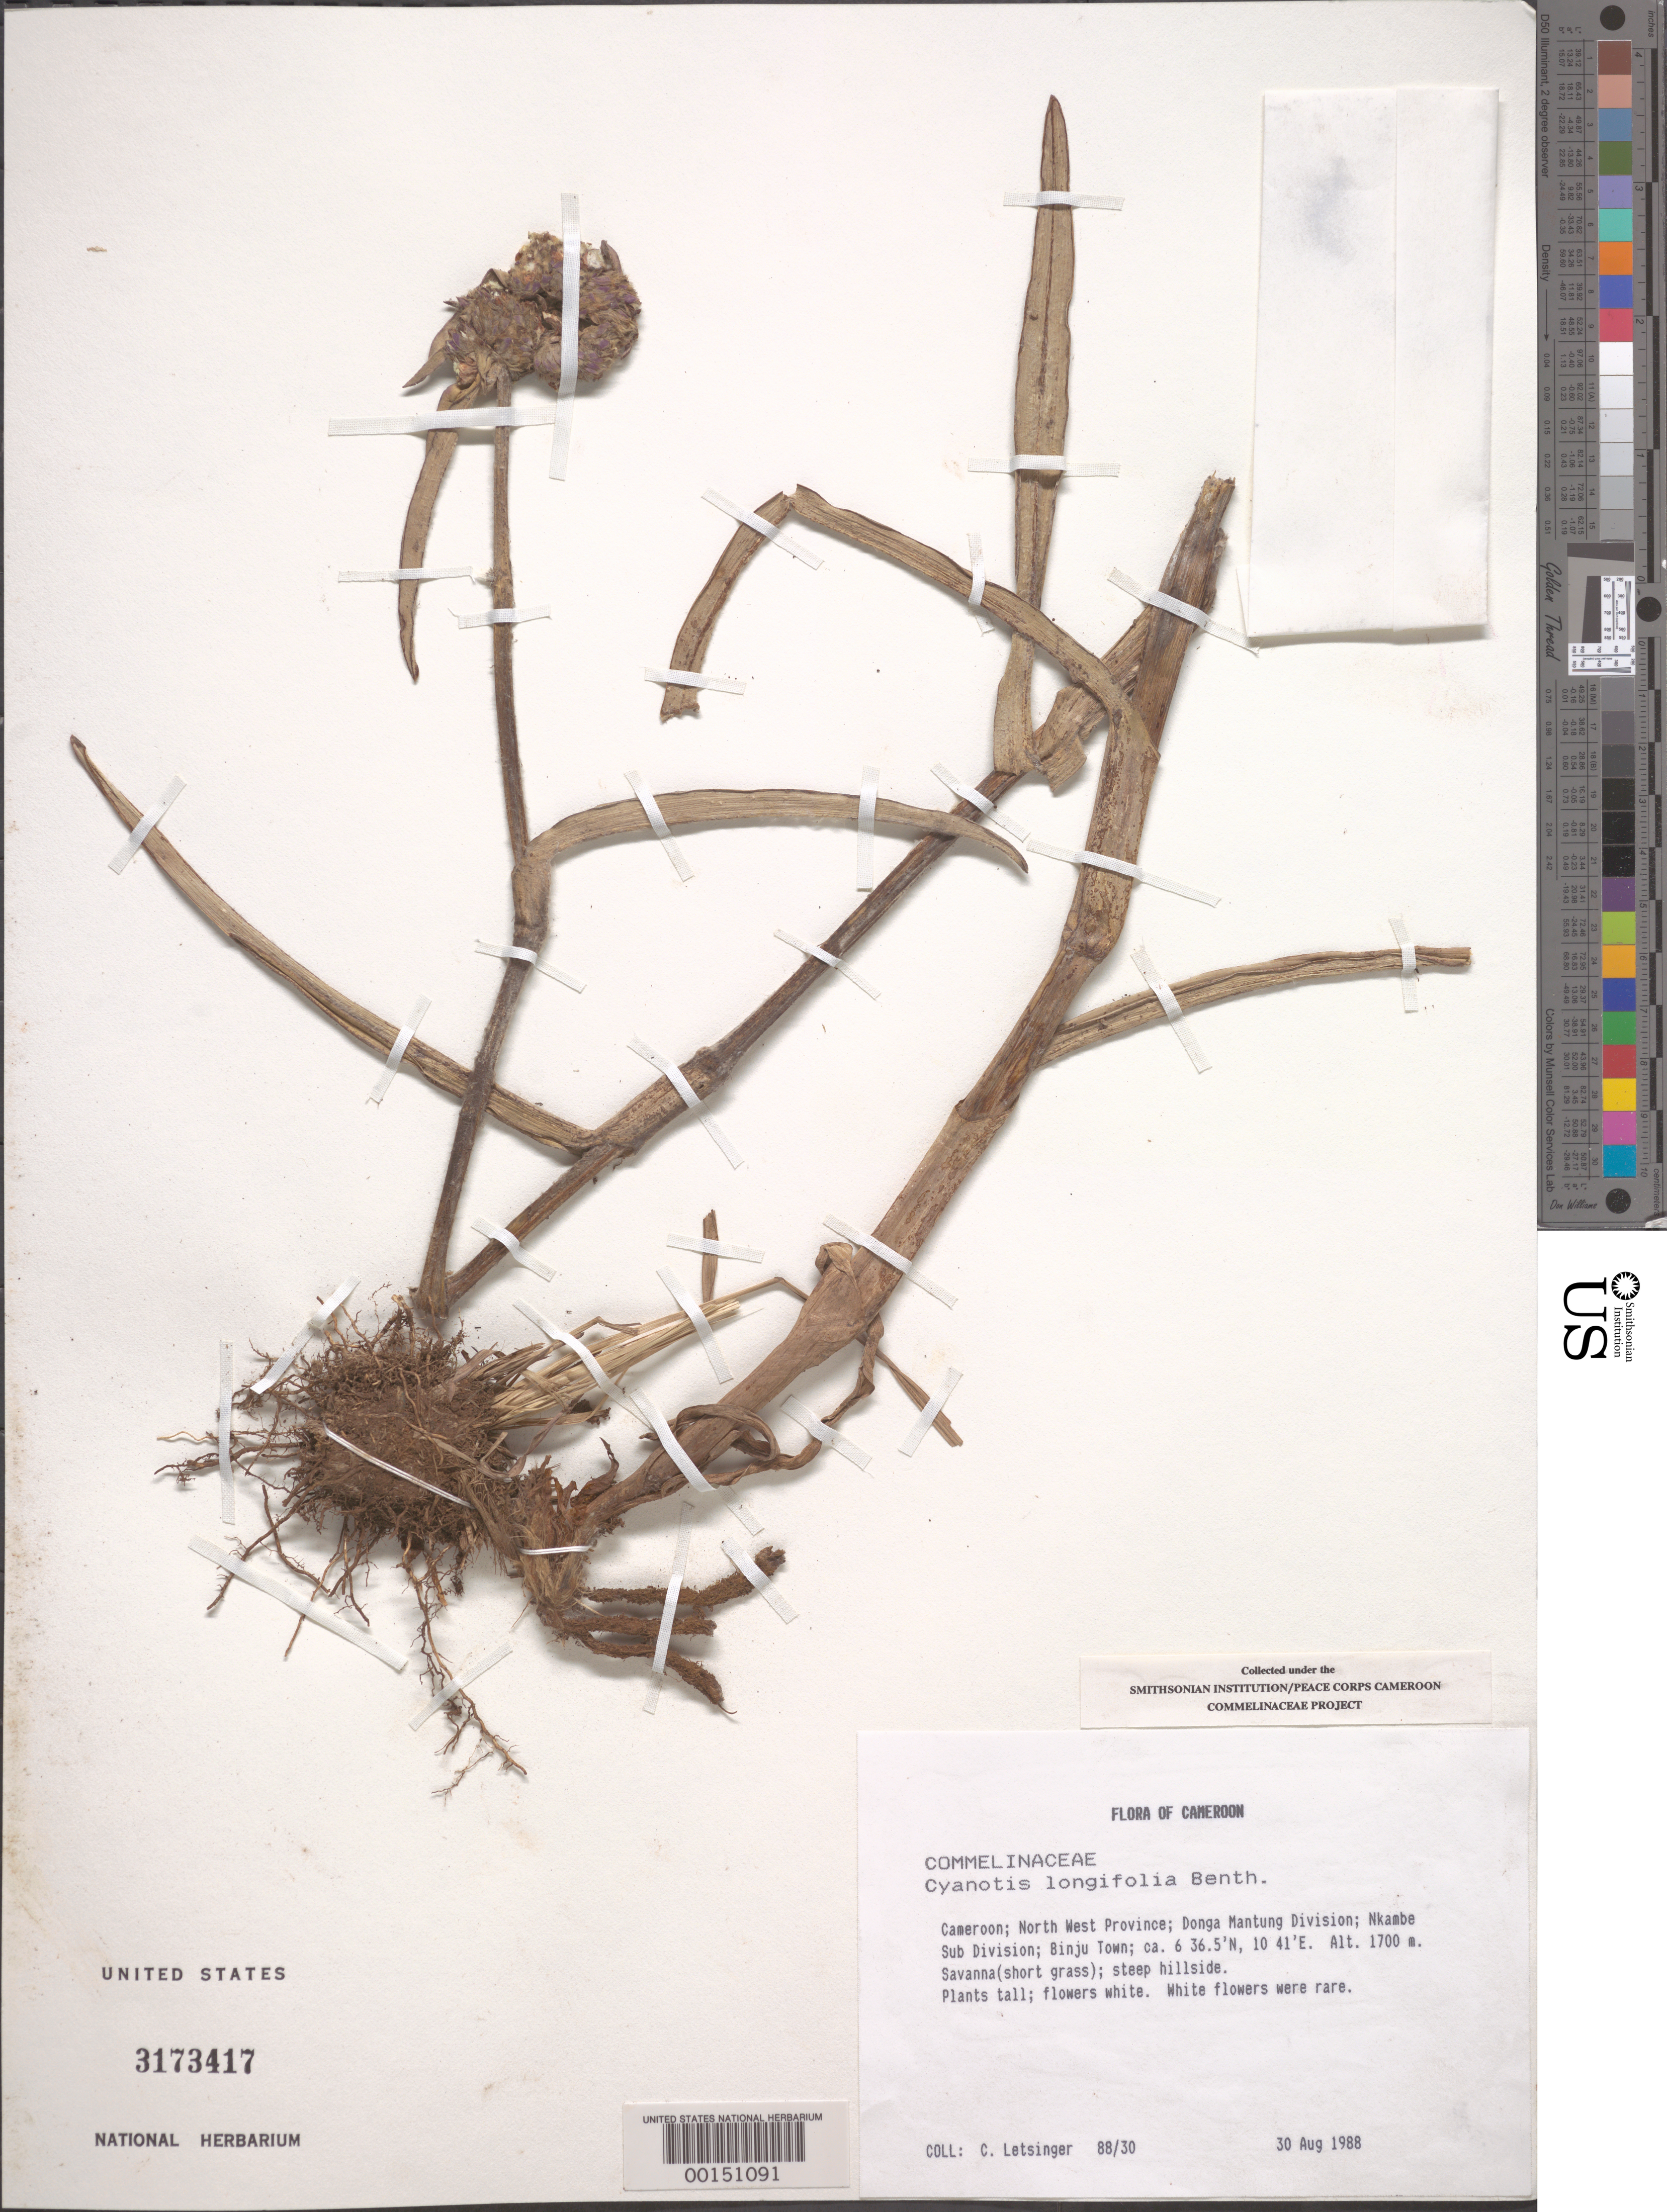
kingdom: Plantae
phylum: Tracheophyta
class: Liliopsida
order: Commelinales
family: Commelinaceae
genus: Cyanotis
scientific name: Cyanotis longifolia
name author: Benth.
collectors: C. Letsinger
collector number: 88/30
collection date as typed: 30 Aug 1988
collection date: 1988-08-30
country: Cameroon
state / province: Nord-ouest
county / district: Donga-mantung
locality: Nkambe subdivision, binju town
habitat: Savanna, short grass, steep hillside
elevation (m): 1700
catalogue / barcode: US 3173417